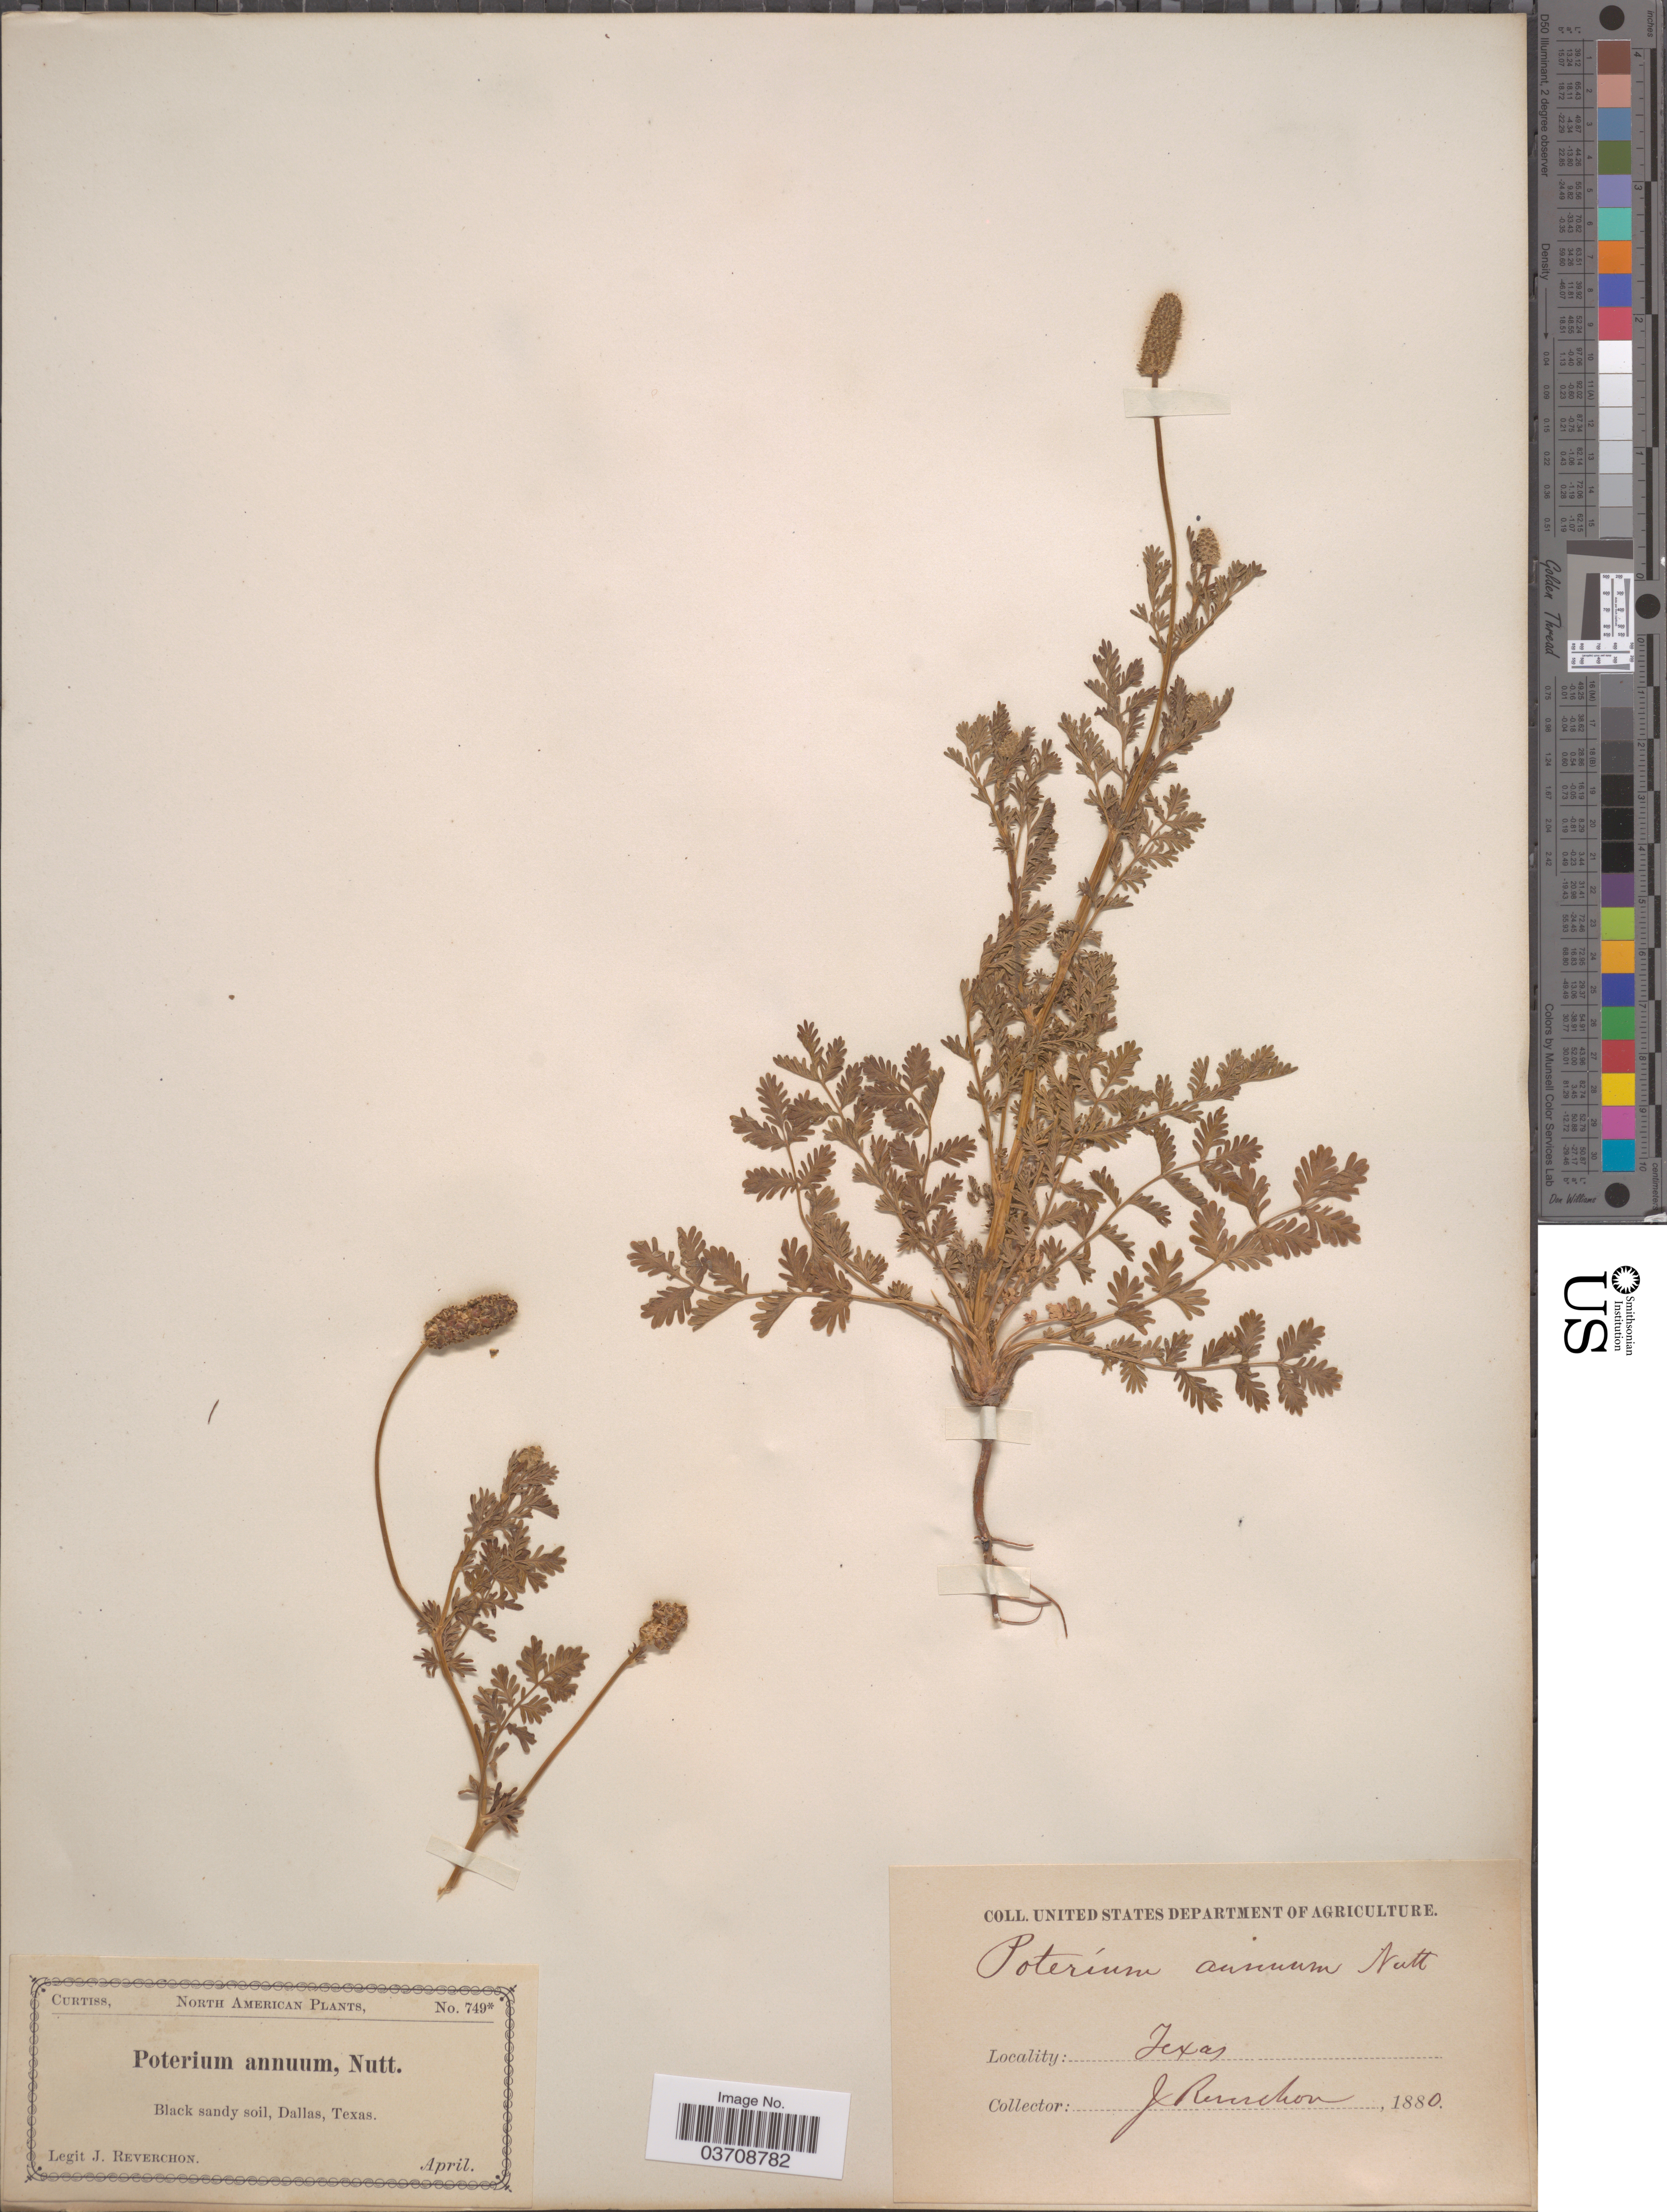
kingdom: Plantae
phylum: Tracheophyta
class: Magnoliopsida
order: Rosales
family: Rosaceae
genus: Sanguisorba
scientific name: Sanguisorba annua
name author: (Nutt. ex Hook.) Torr. & A. Gray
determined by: Strong, Mark T., (BOT), Smithsonian Institution - National Museum of Natural History (UNITED STATES)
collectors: J. Reverchon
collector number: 749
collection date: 1880-04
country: United States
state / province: Texas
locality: Dallas.